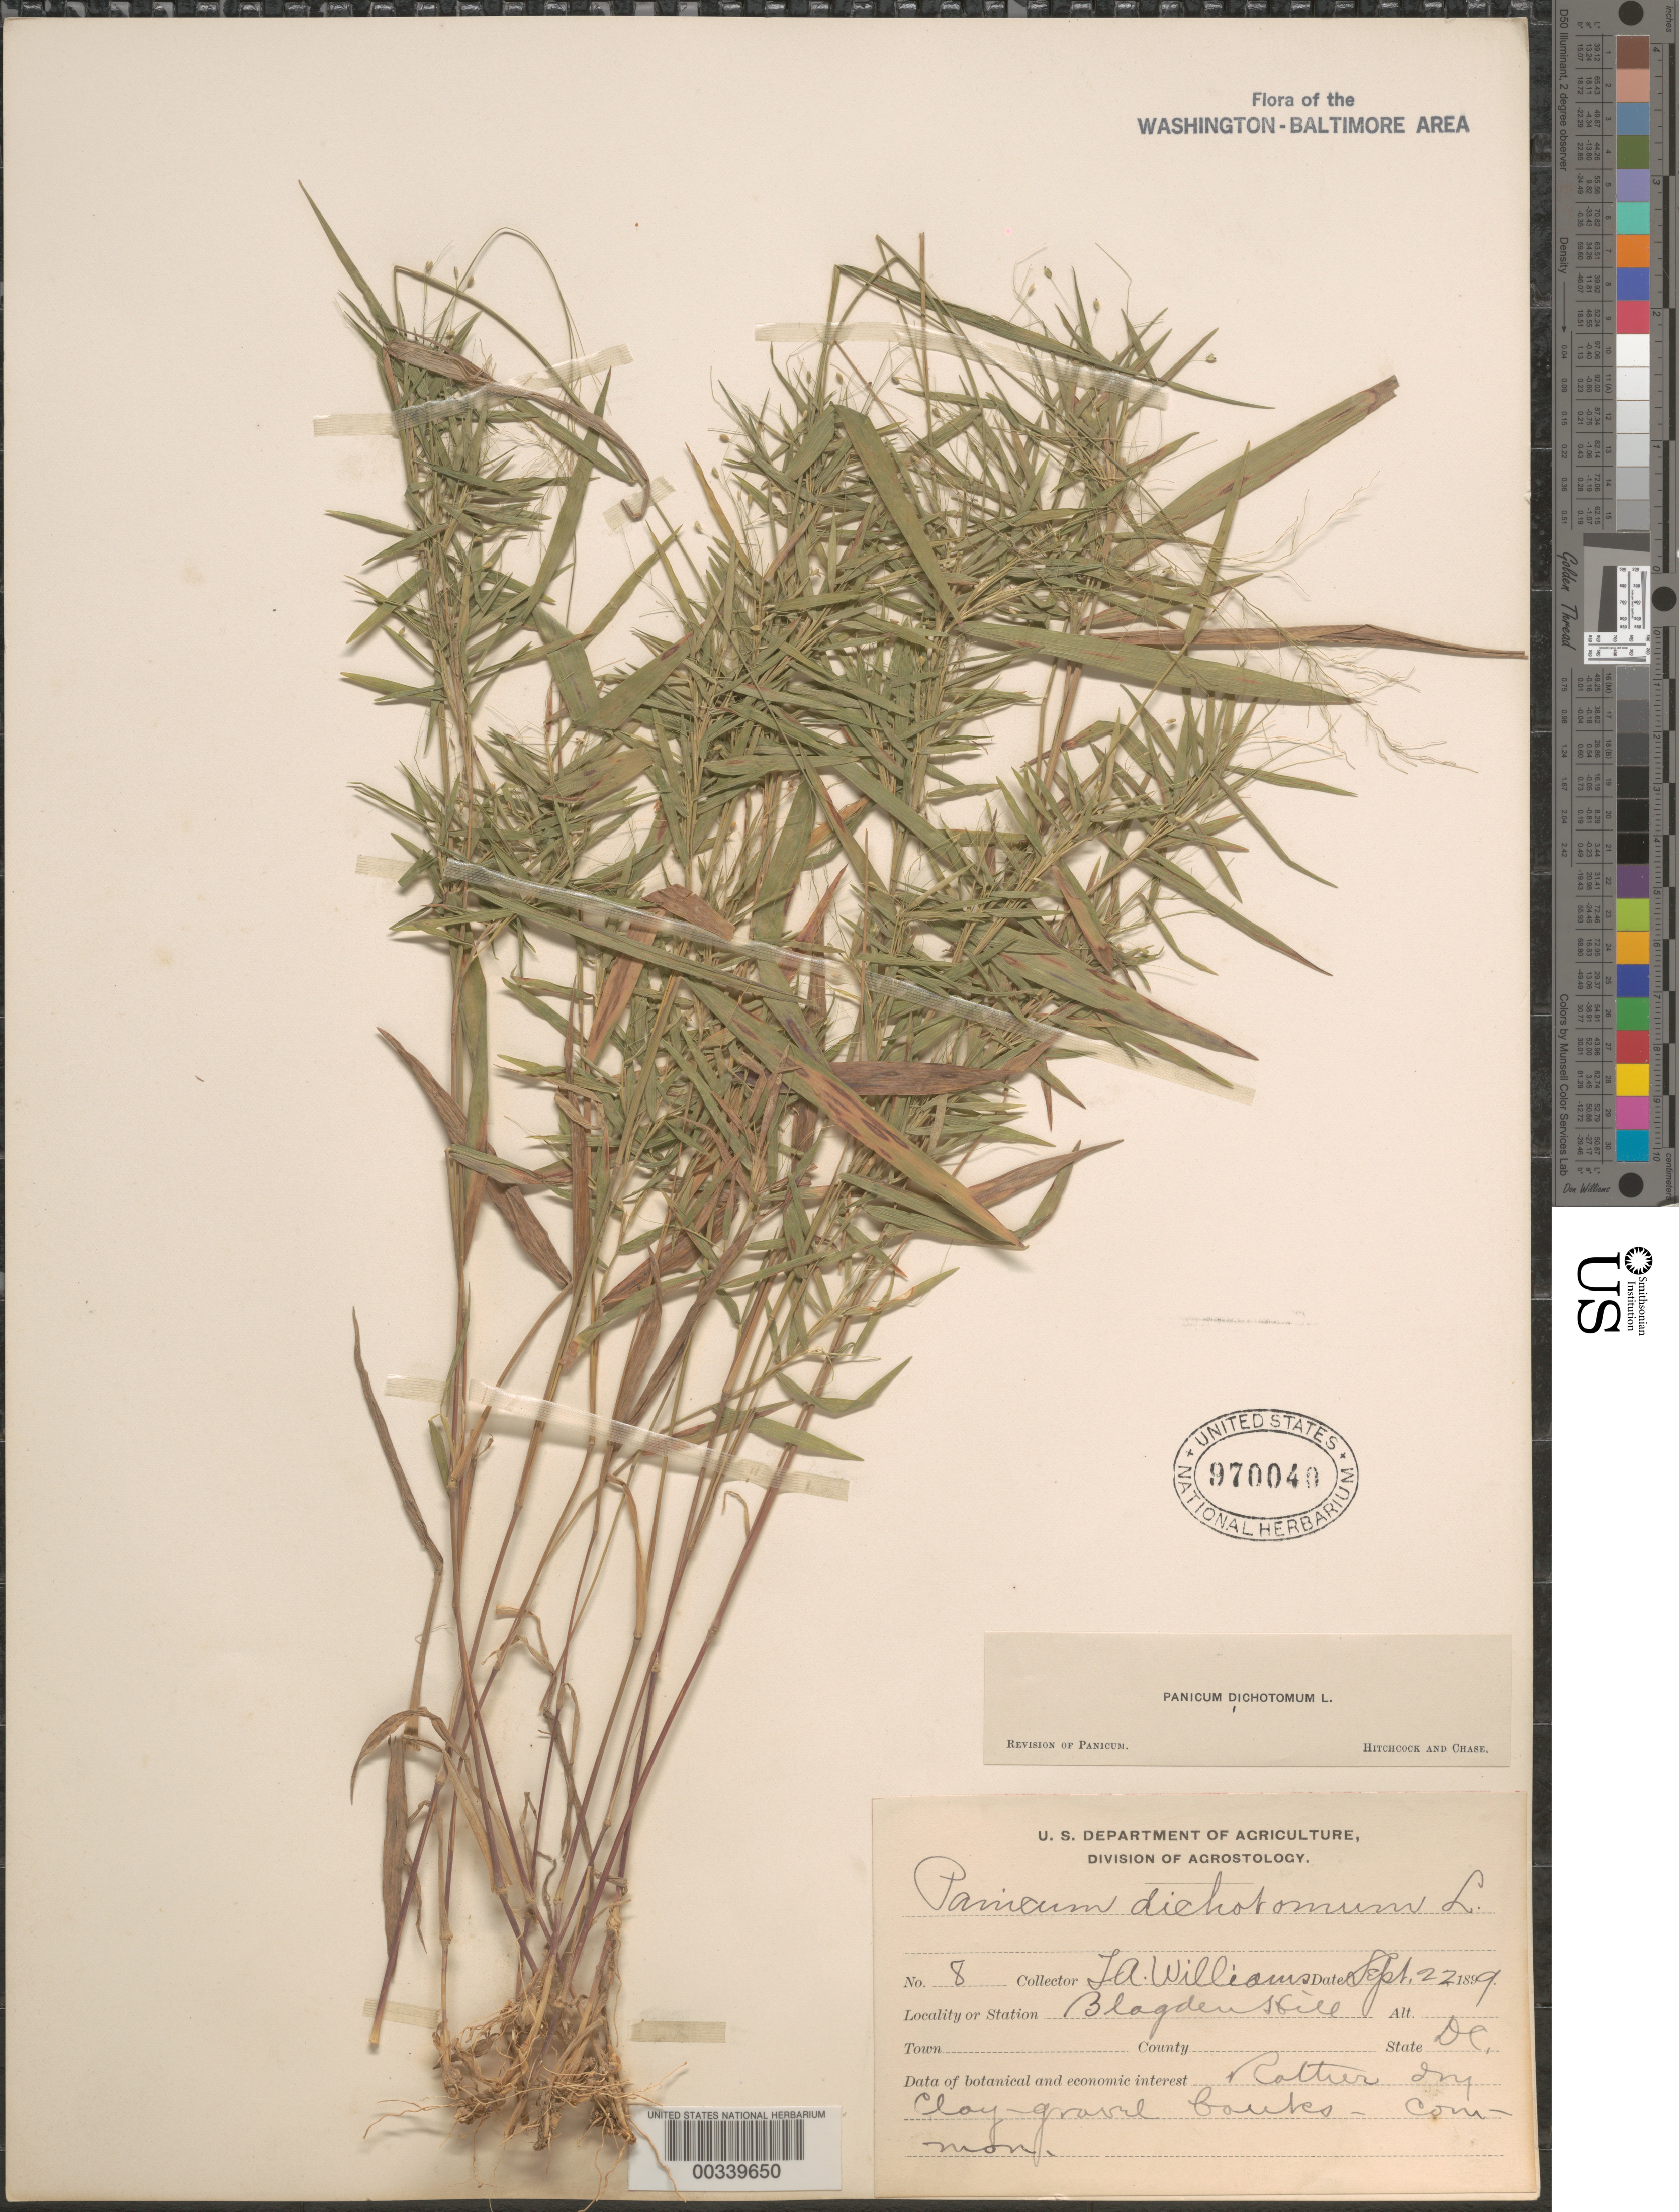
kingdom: Plantae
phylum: Tracheophyta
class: Liliopsida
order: Poales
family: Poaceae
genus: Dichanthelium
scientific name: Dichanthelium dichotomum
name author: (L.) Gould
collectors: T. A. Williams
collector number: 8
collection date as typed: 22 Sep 1899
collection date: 1899-09-22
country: United States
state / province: District of Columbia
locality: Blagdens Hill Rock Creek Park and Vicinity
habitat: Dry clay-gravel banks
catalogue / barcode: US 970040